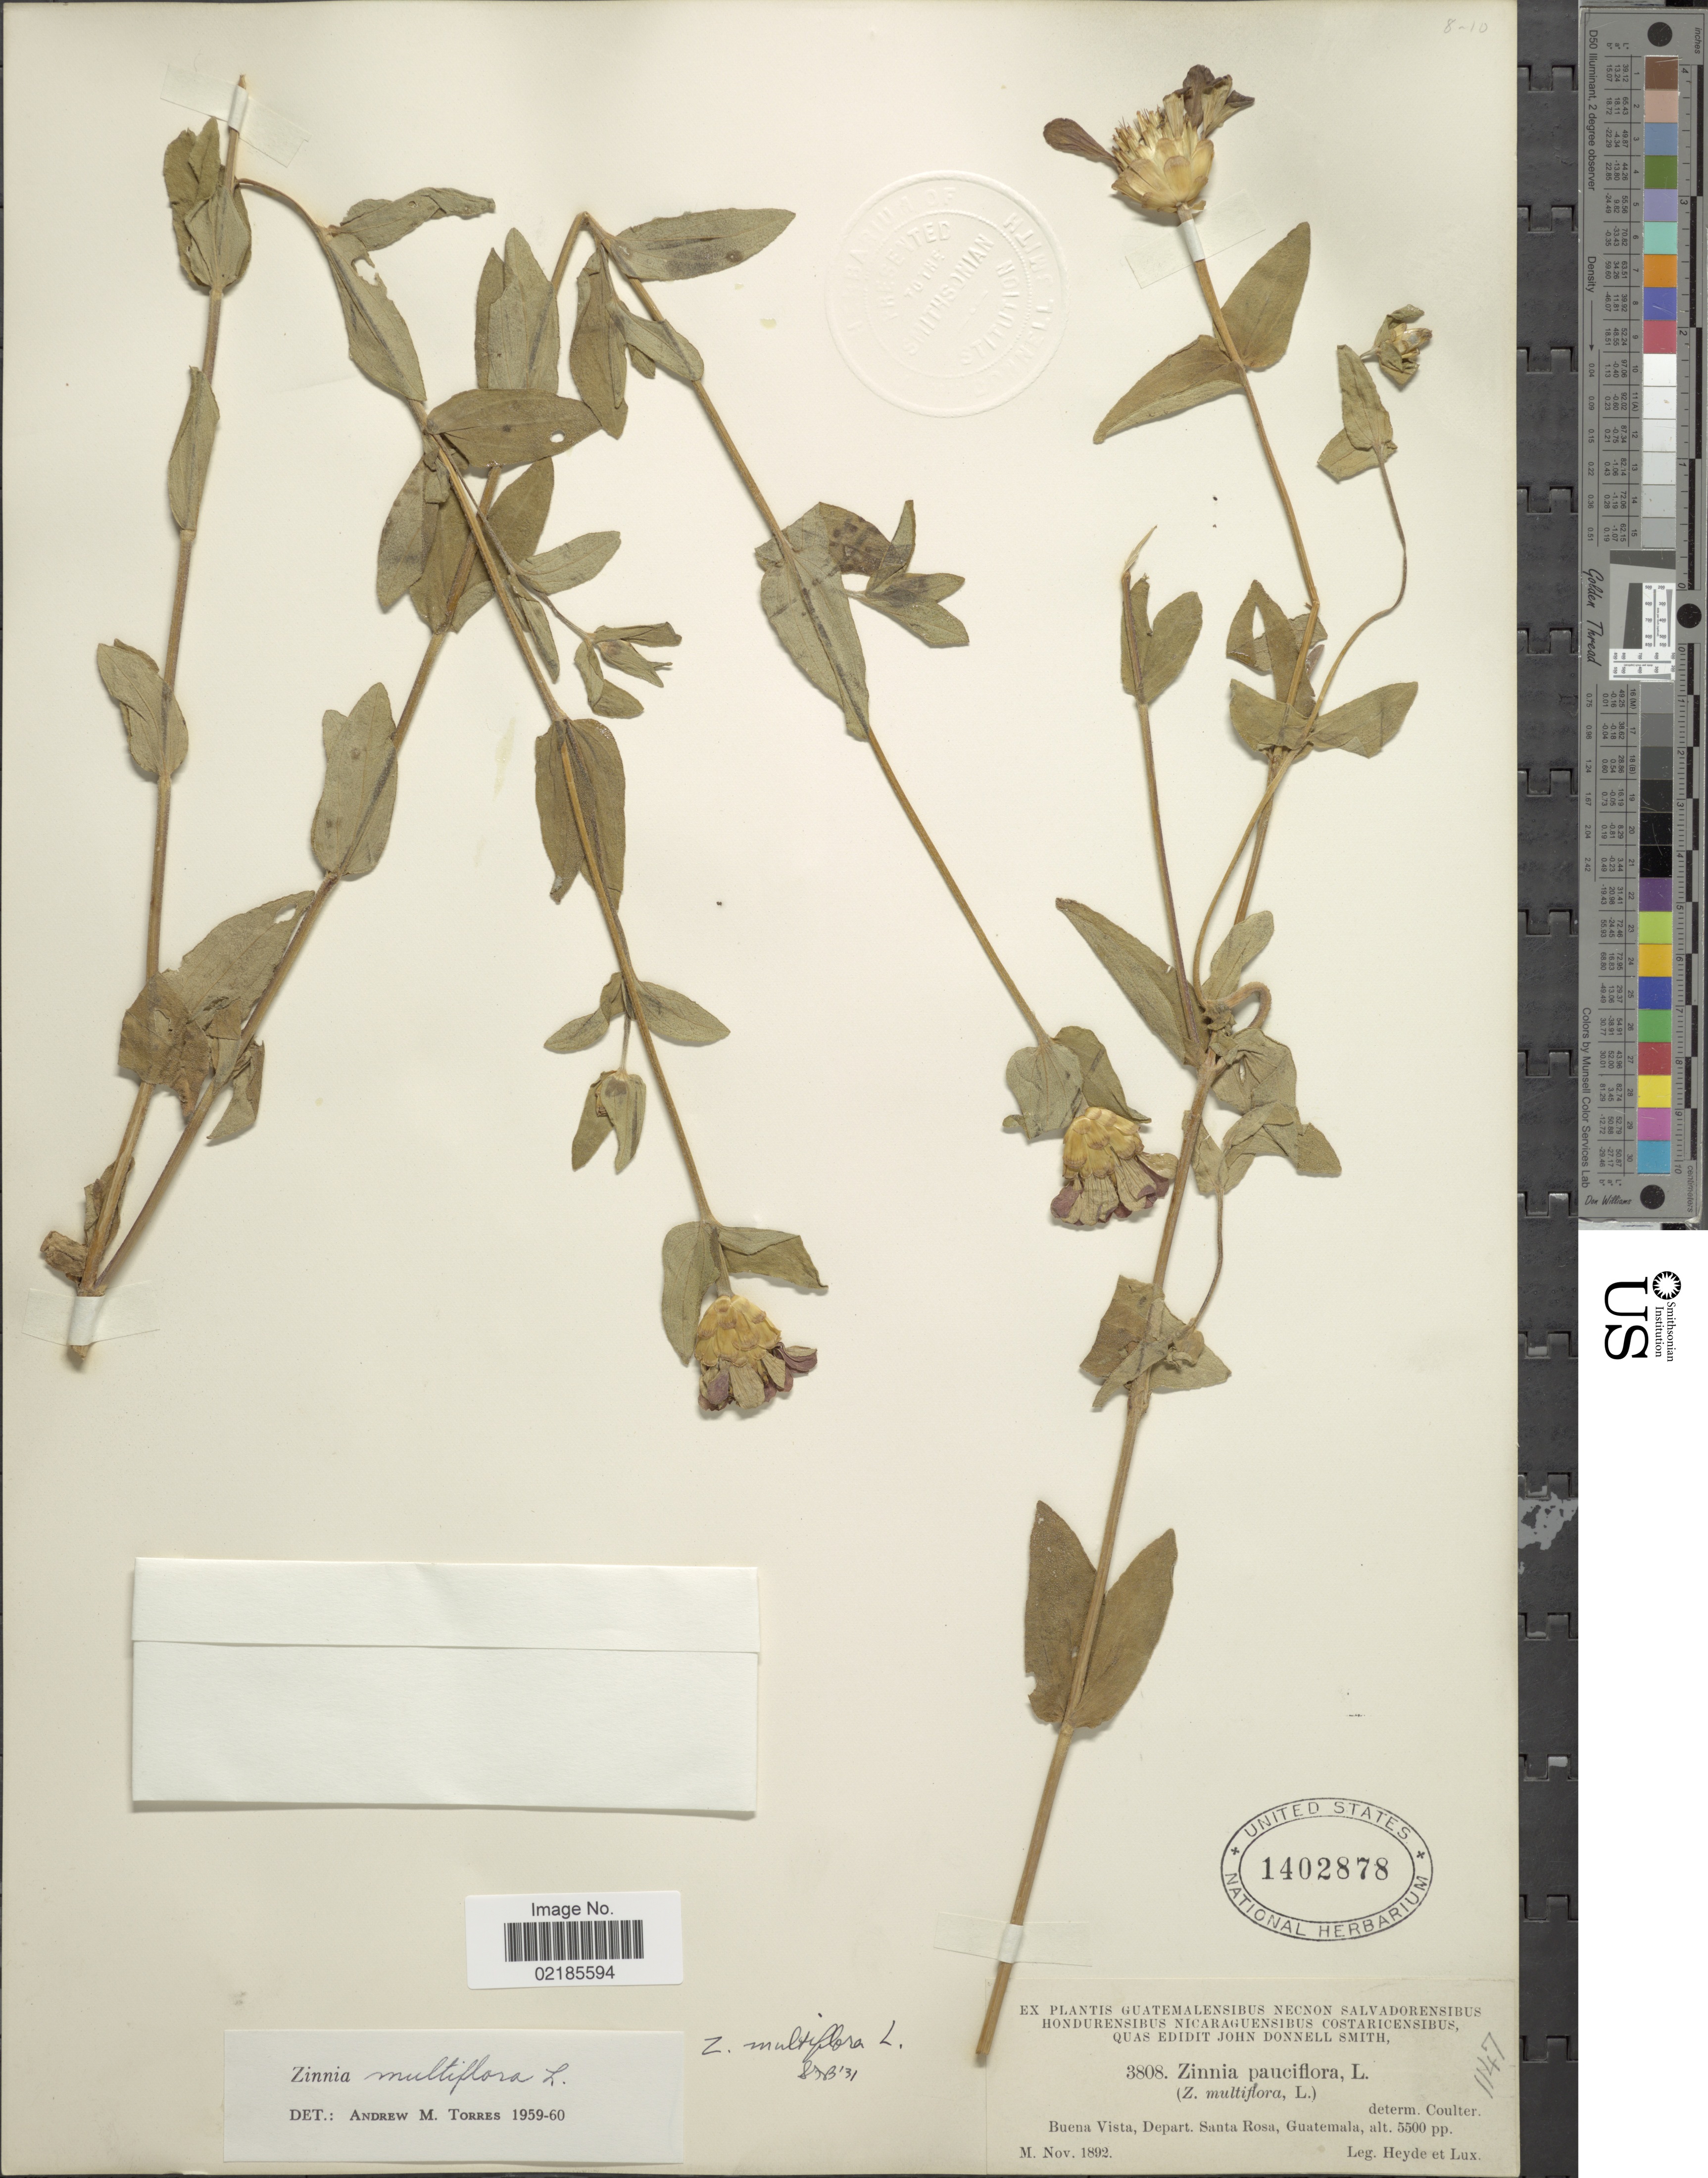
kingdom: Plantae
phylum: Tracheophyta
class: Magnoliopsida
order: Asterales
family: Asteraceae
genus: Zinnia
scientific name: Zinnia peruviana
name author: (L.) L.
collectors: E. T. Heyde & E. Lux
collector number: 3808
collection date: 1892-11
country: Guatemala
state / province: Santa Rosa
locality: Buena Vista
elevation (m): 1676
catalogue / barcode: US 1402878